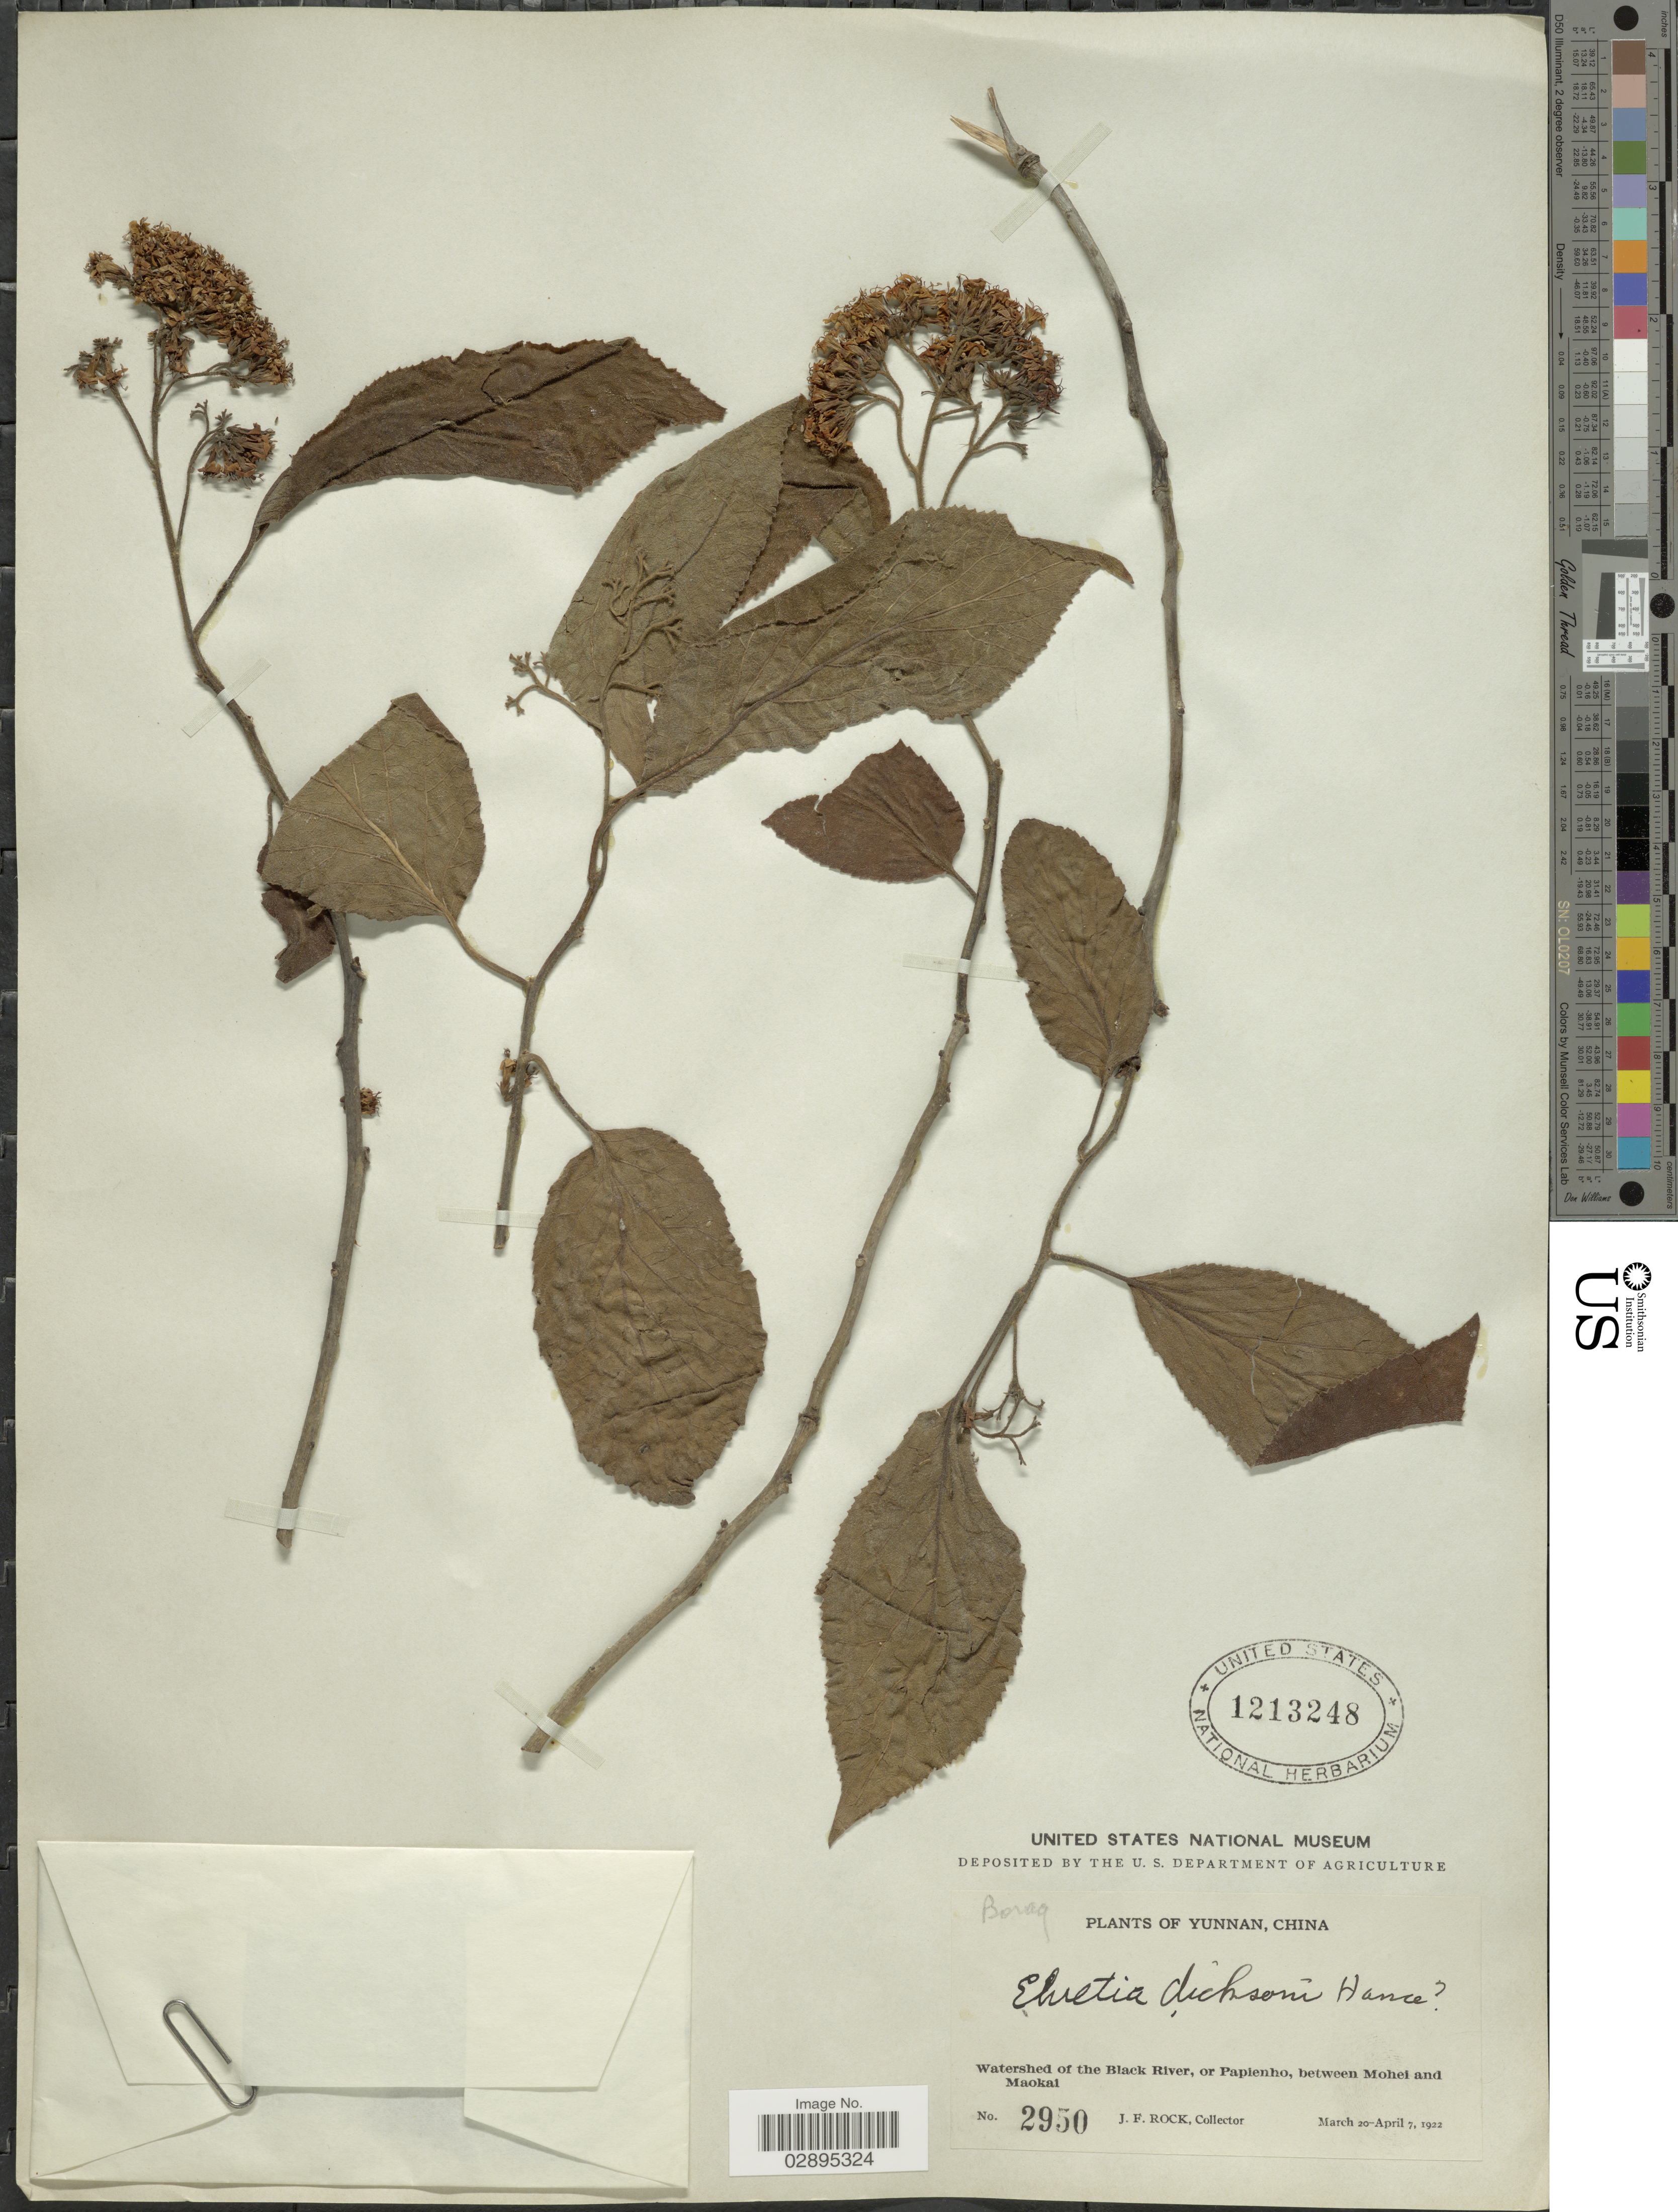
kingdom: Plantae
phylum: Tracheophyta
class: Magnoliopsida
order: Boraginales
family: Ehretiaceae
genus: Ehretia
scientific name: Ehretia dicksonii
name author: Hance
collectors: J. Rock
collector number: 2950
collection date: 1922-03-20/1922-04-07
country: China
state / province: Yunnan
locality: Watershed of the Black River, or Papienho, between Mohei and Maokai.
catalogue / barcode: US 1213248